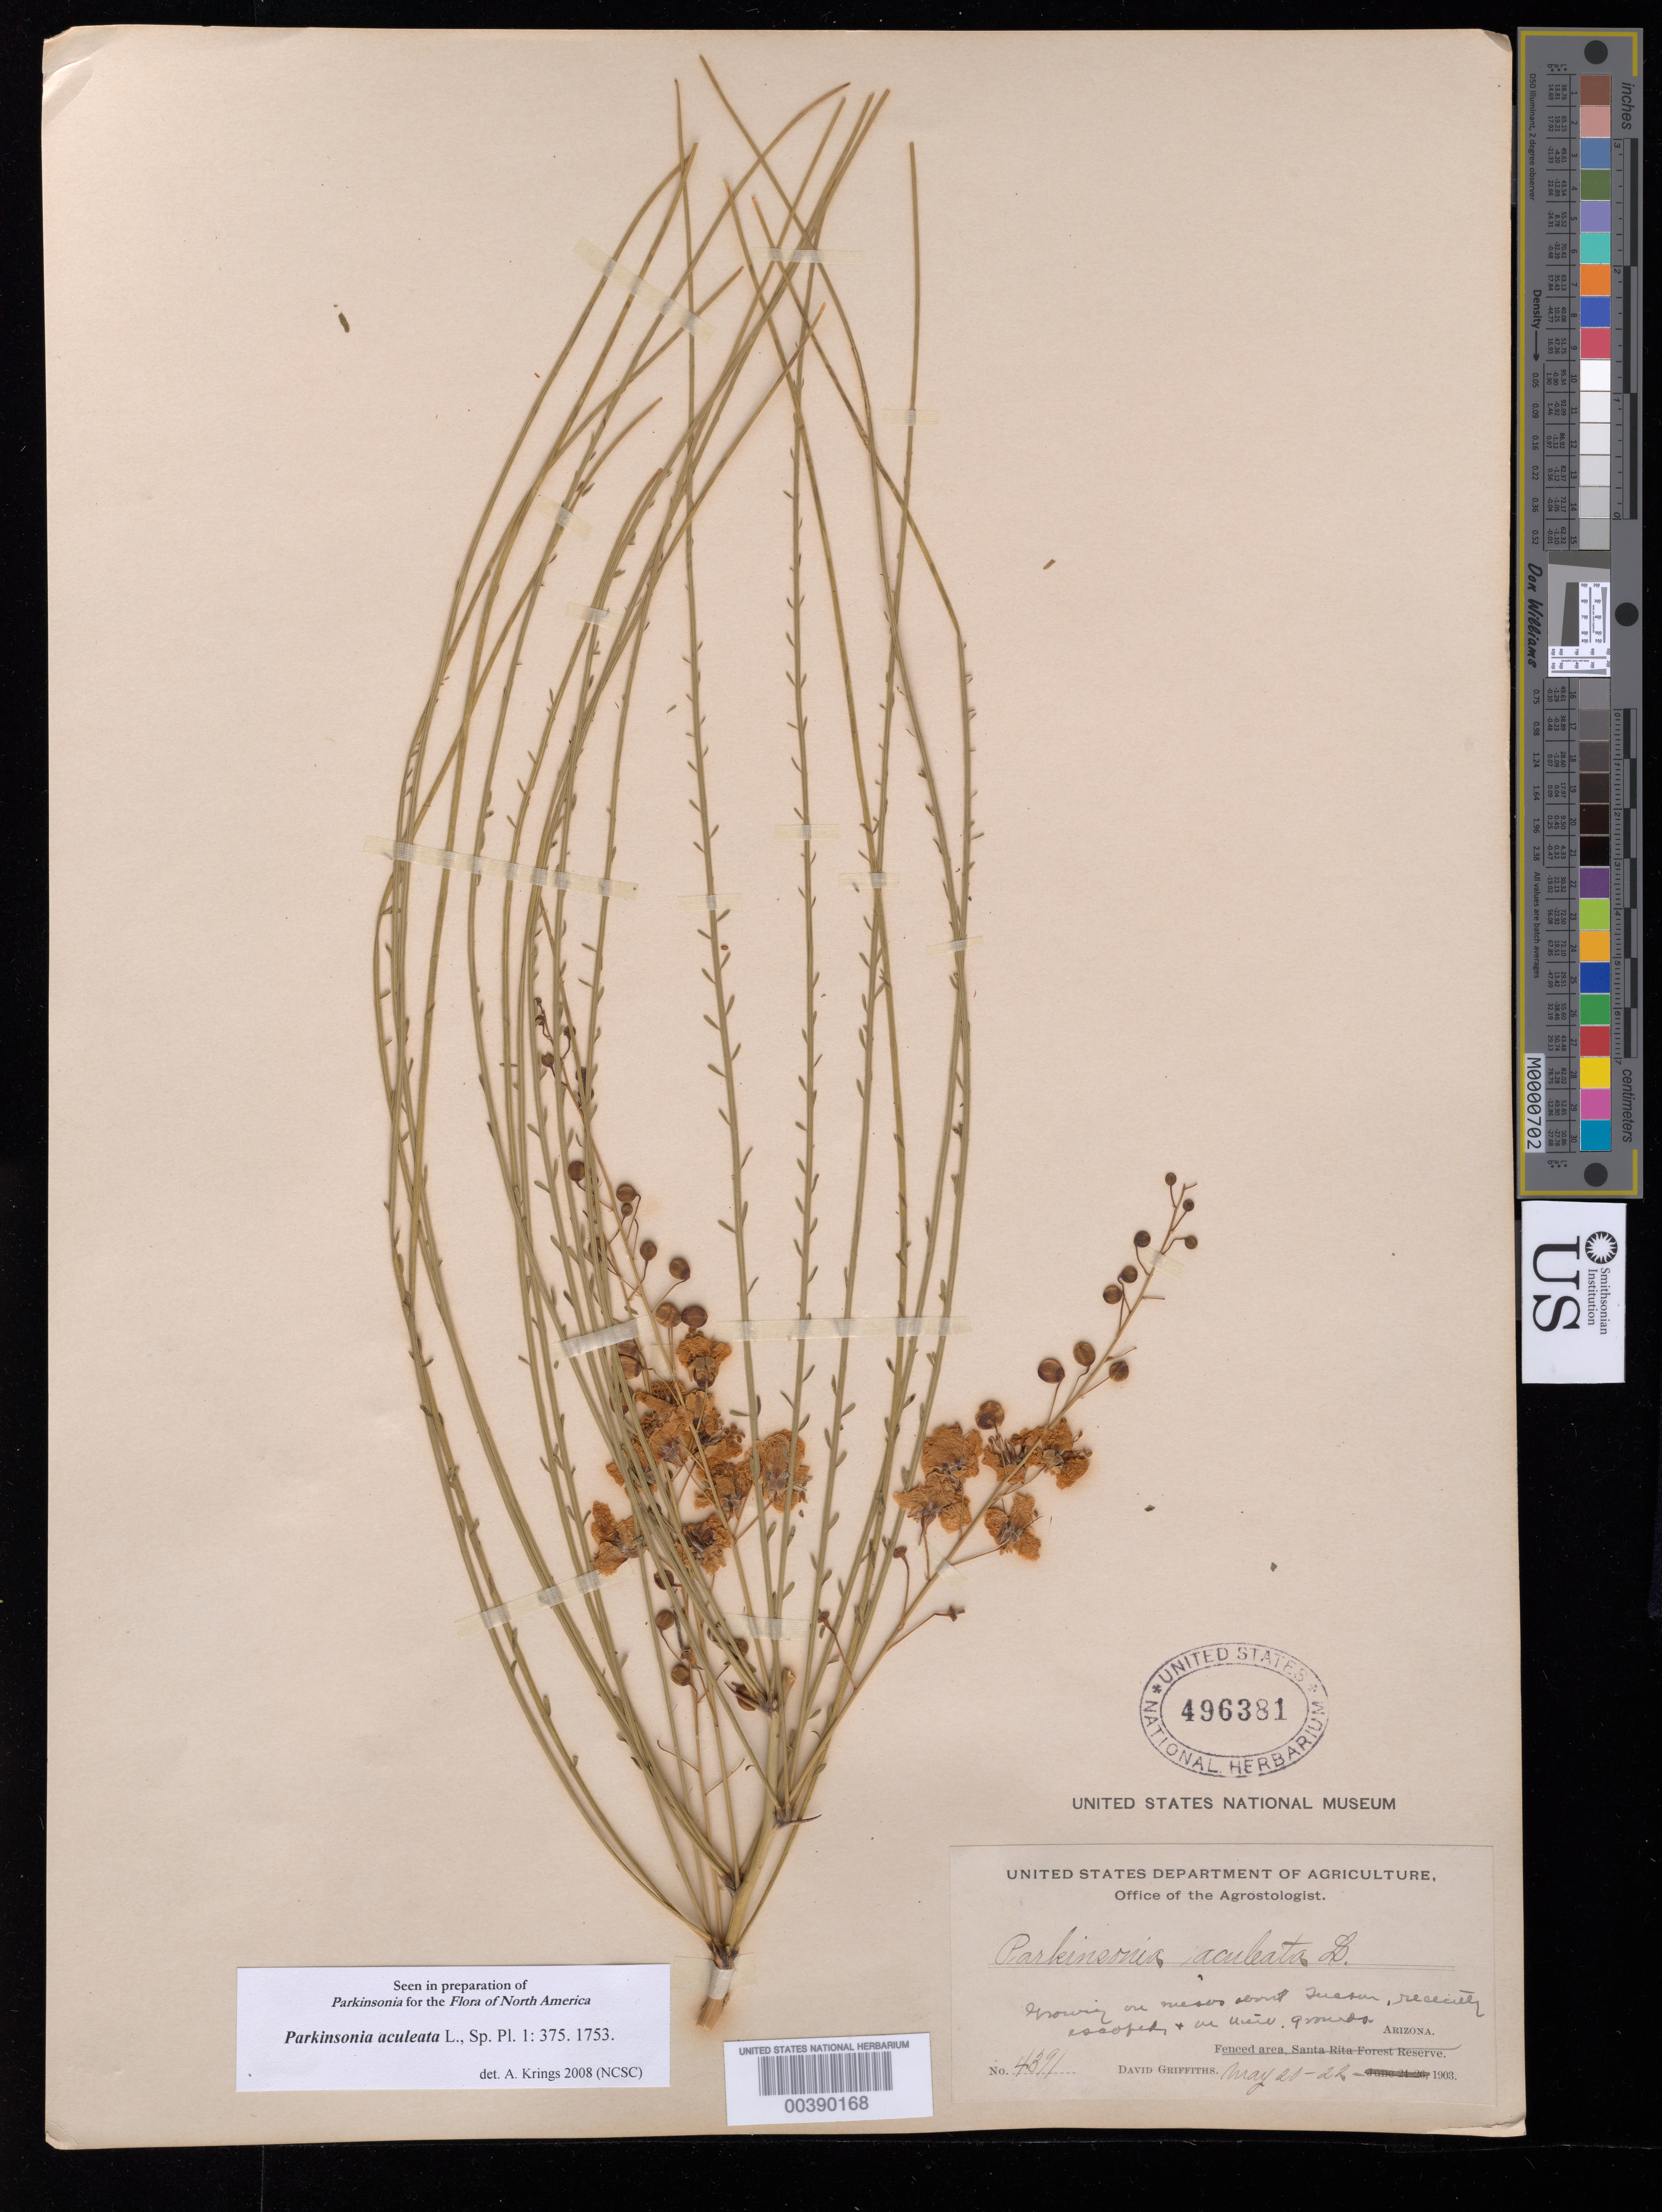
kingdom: Plantae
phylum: Tracheophyta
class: Magnoliopsida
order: Fabales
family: Fabaceae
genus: Parkinsonia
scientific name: Parkinsonia aculeata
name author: L.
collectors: D. Griffiths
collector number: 4391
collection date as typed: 20 May 1903 to 22 May 1903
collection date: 1903-05-20/1903-05-22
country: United States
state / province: Arizona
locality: About tucson, university grounds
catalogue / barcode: US 496381